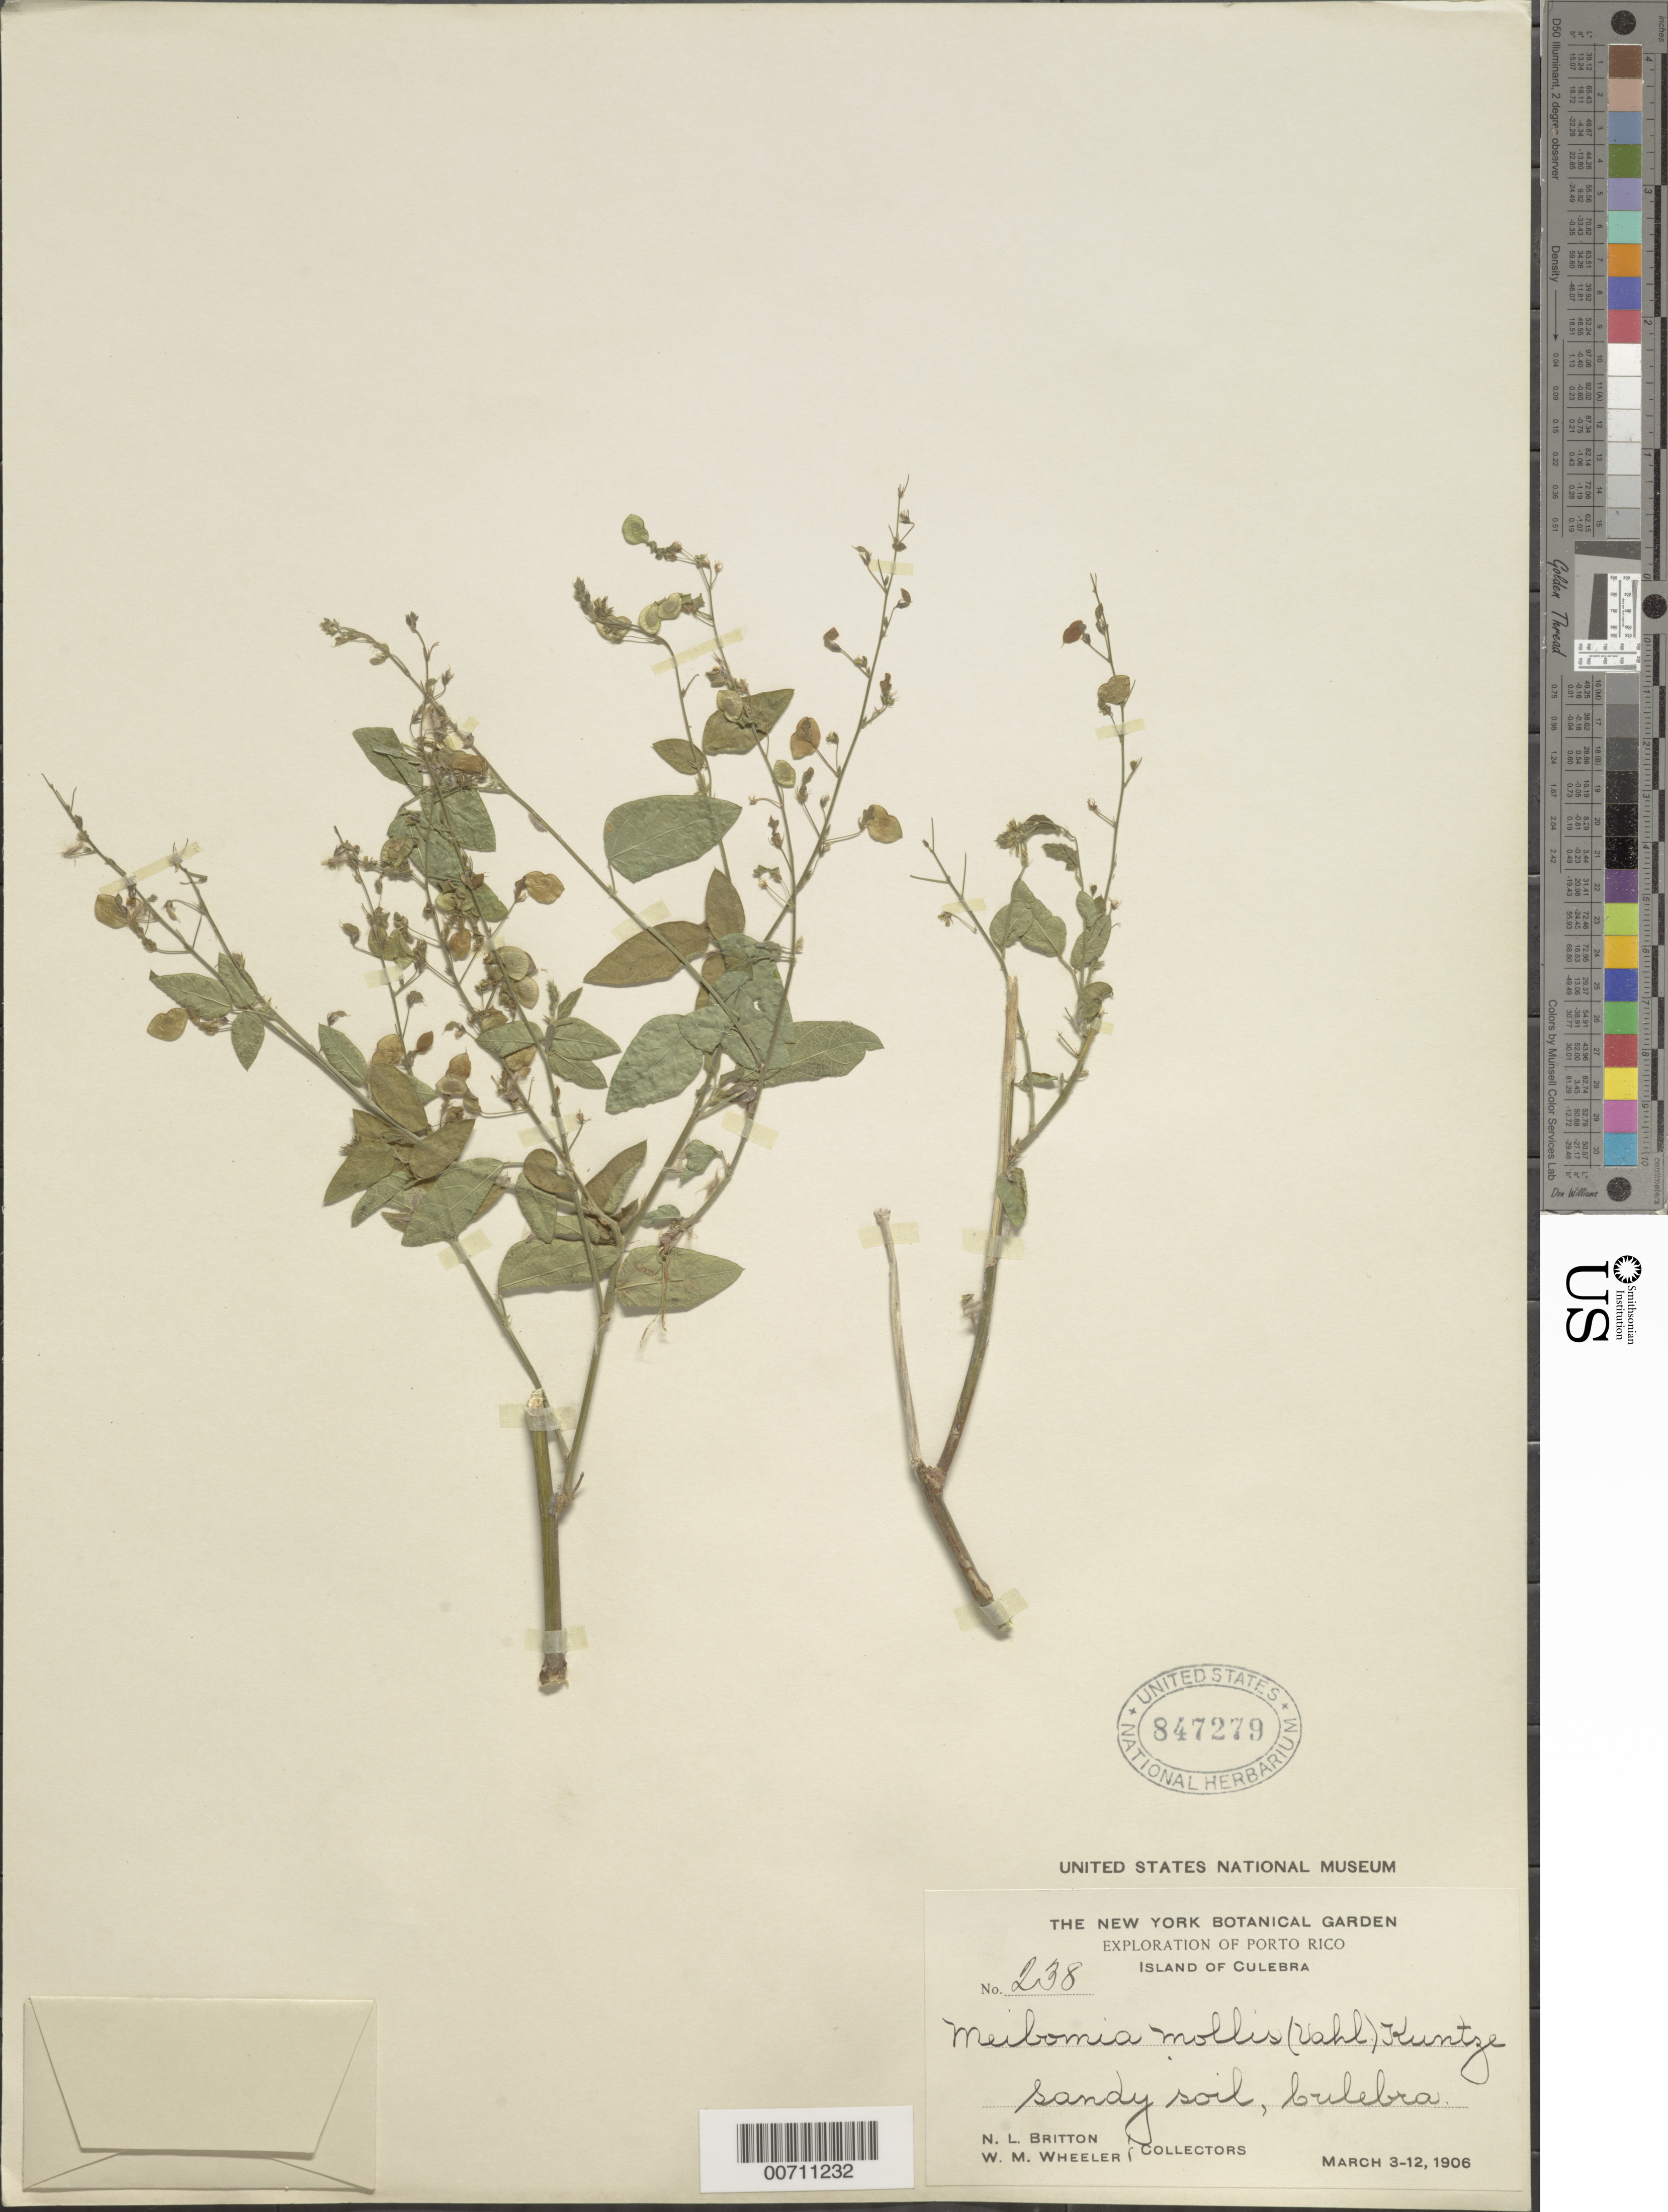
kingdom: Plantae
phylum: Tracheophyta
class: Magnoliopsida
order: Fabales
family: Fabaceae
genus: Desmodium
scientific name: Desmodium procumbens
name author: (Mill.) Hitchc.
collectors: N. Britton & W. Wheeler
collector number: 238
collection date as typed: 03 Mar 1906 to 12 Mar 1906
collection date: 1906-03-03/1906-03-12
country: Puerto Rico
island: Culebra Island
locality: Culebra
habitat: Sandy soil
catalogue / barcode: US 847279